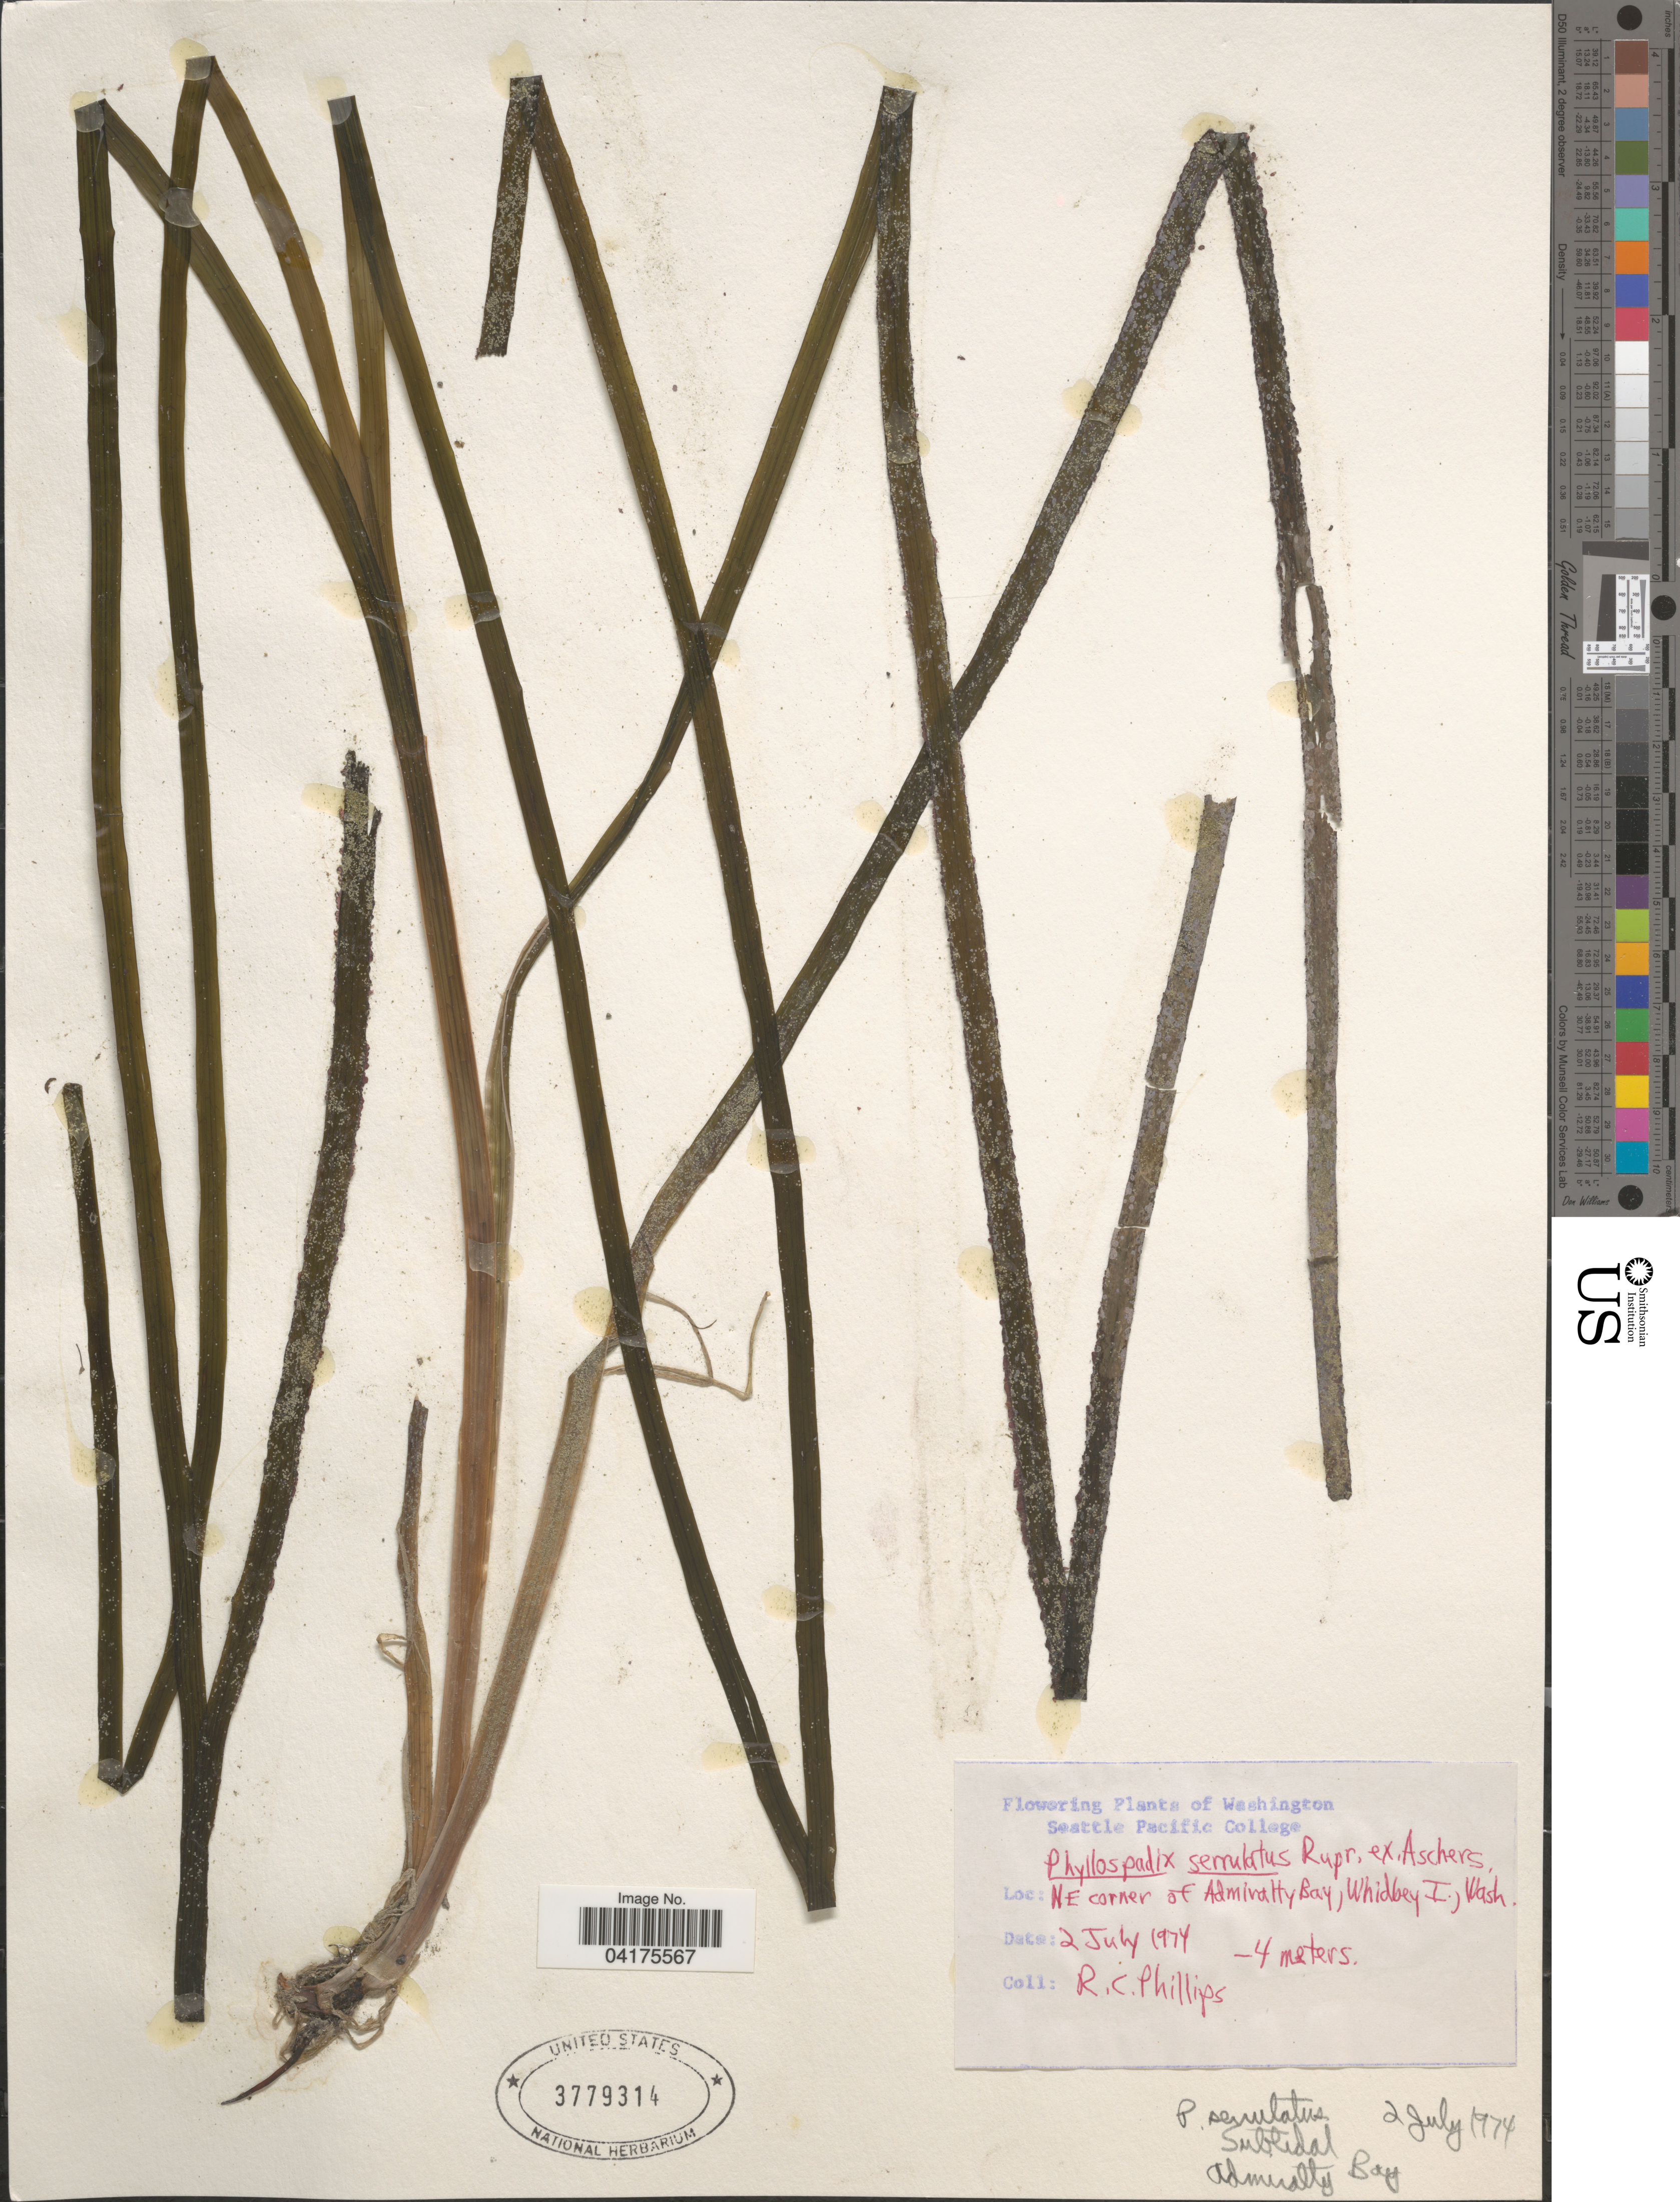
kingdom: Plantae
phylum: Tracheophyta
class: Liliopsida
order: Alismatales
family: Zosteraceae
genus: Phyllospadix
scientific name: Phyllospadix serrulatus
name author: Rupr.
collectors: R. C. Phillips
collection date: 1974-07-02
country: United States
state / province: Washington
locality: NE corner of Admiralty Bay, Whidbey I.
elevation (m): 4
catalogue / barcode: US 3779314